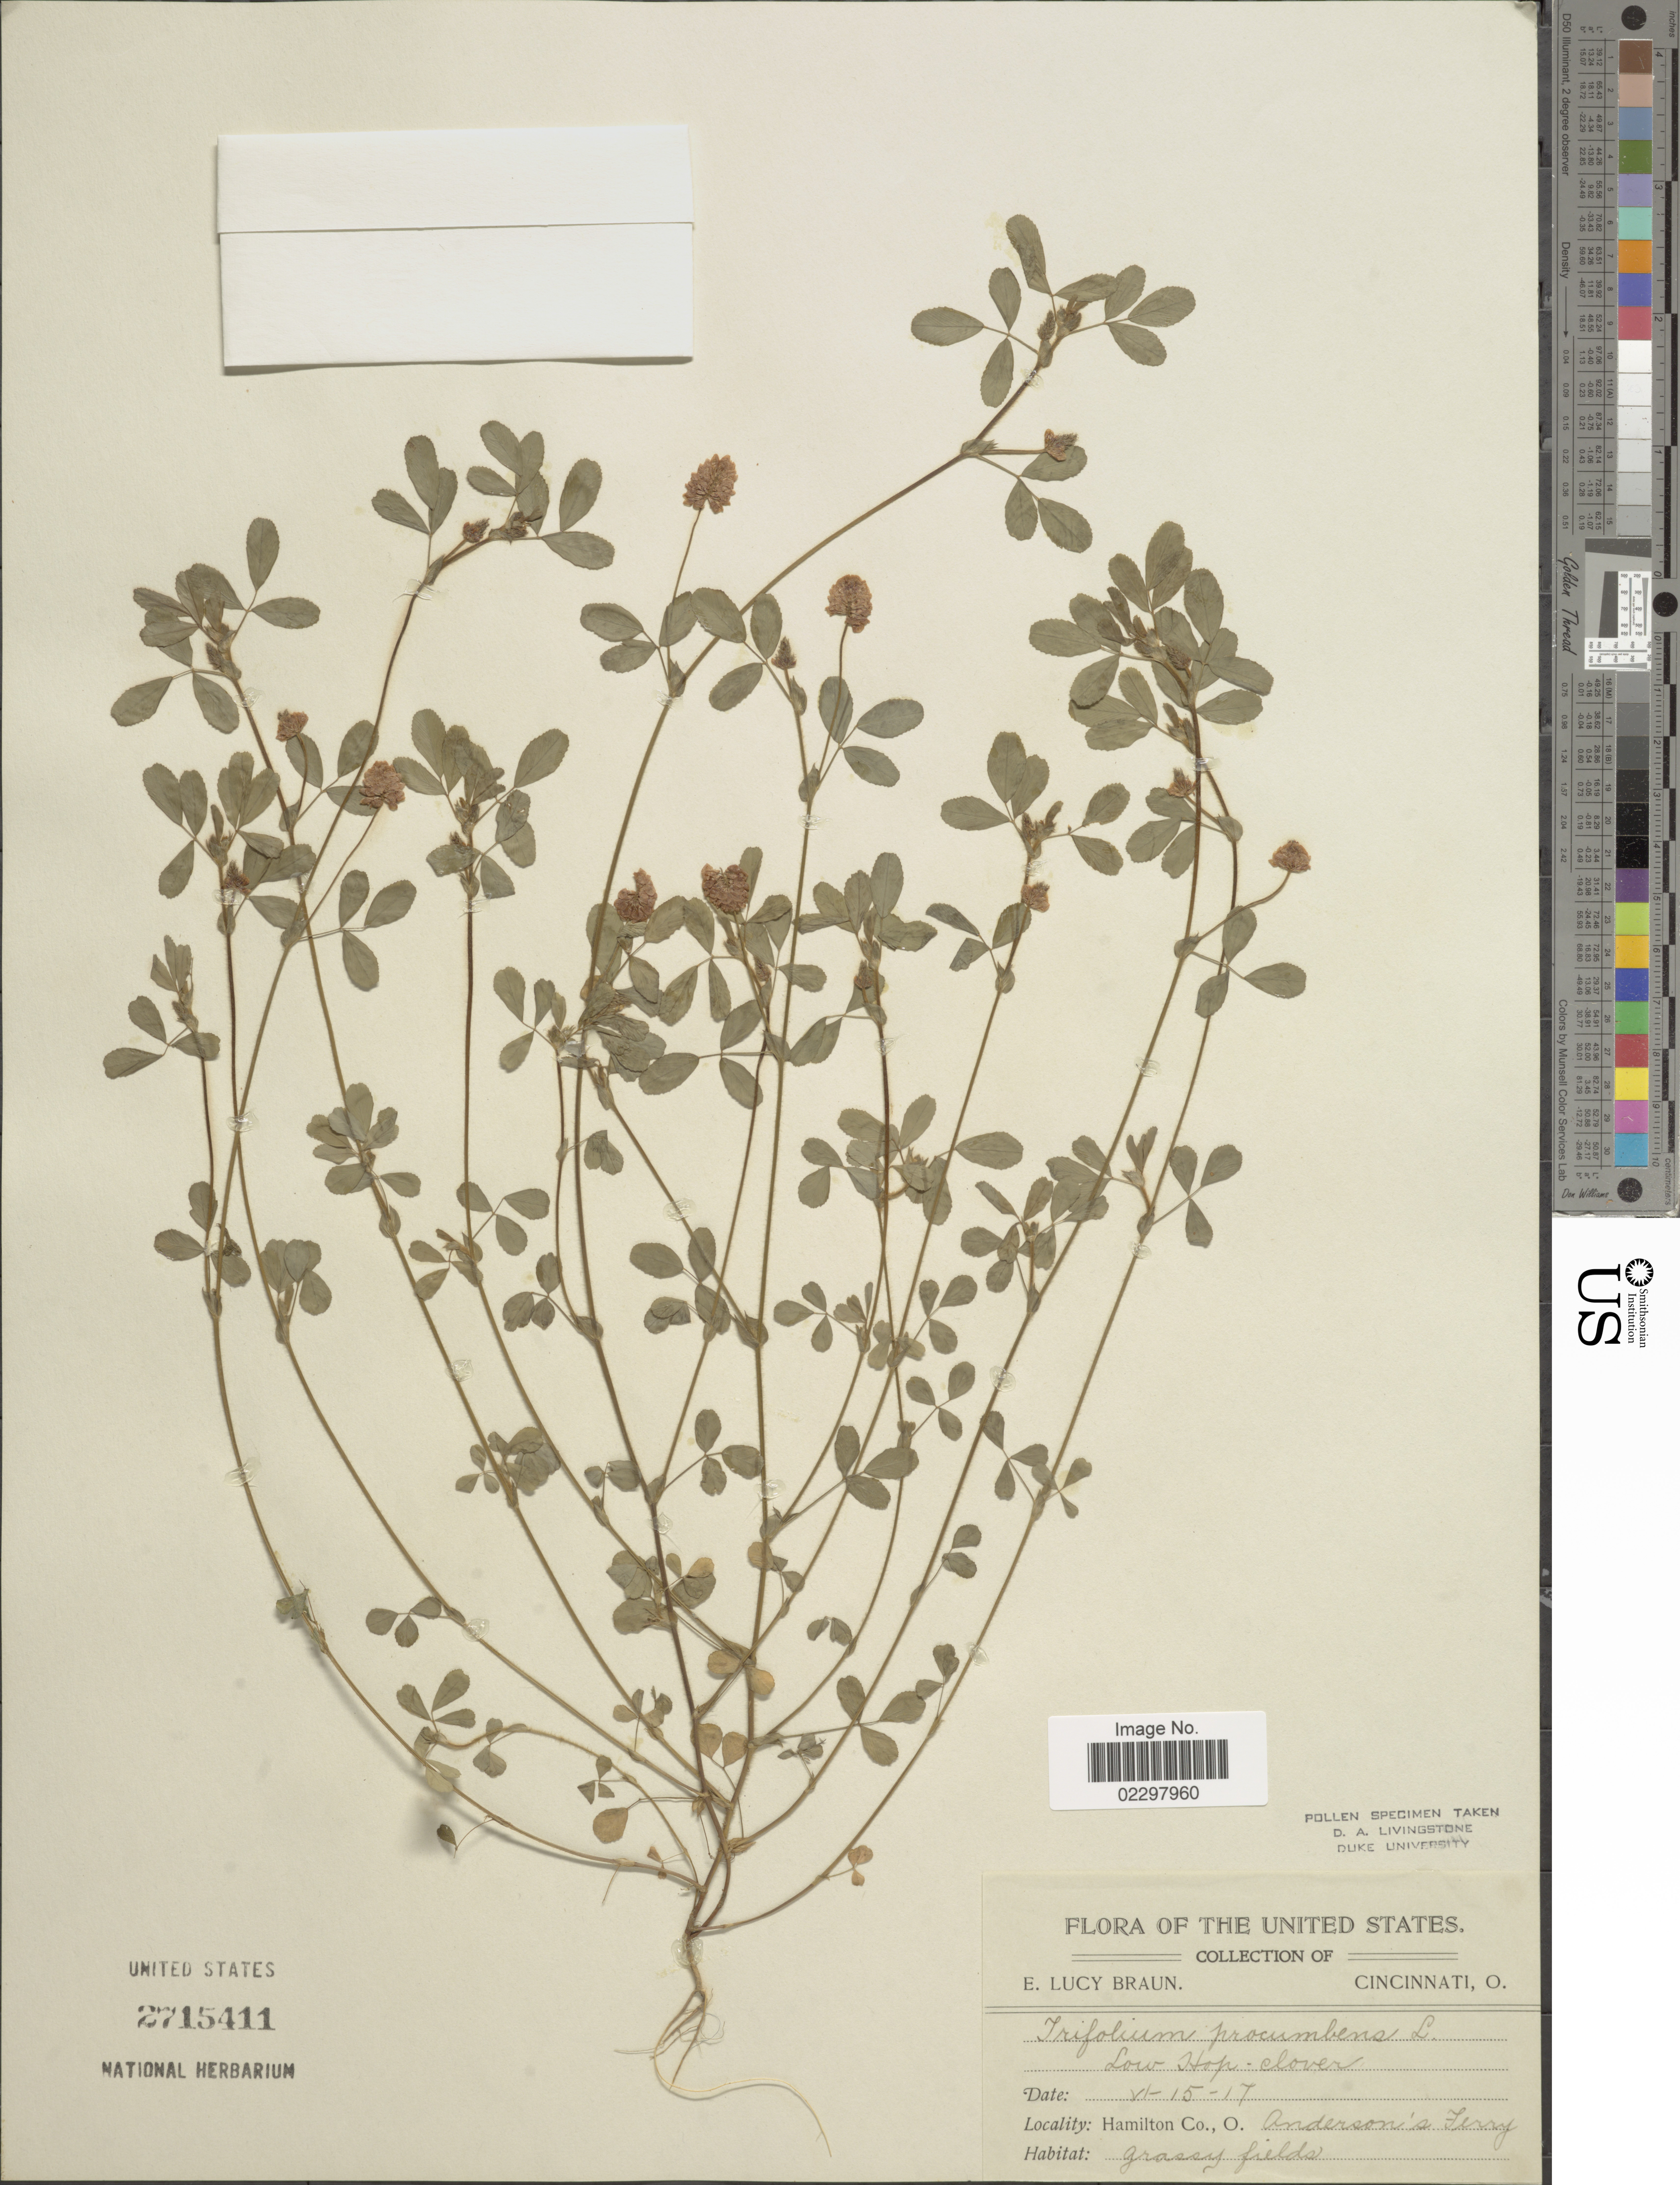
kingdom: Plantae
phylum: Tracheophyta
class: Magnoliopsida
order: Fabales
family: Fabaceae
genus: Trifolium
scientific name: Trifolium procumbens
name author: L.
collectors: E. L. Braun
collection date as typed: Transcribed d/m/y: 15/6/17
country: United States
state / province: Ohio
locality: Hamilton Co., Anderson's Ferry, grassy fields, Low Hop-clover.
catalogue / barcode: US 2715411